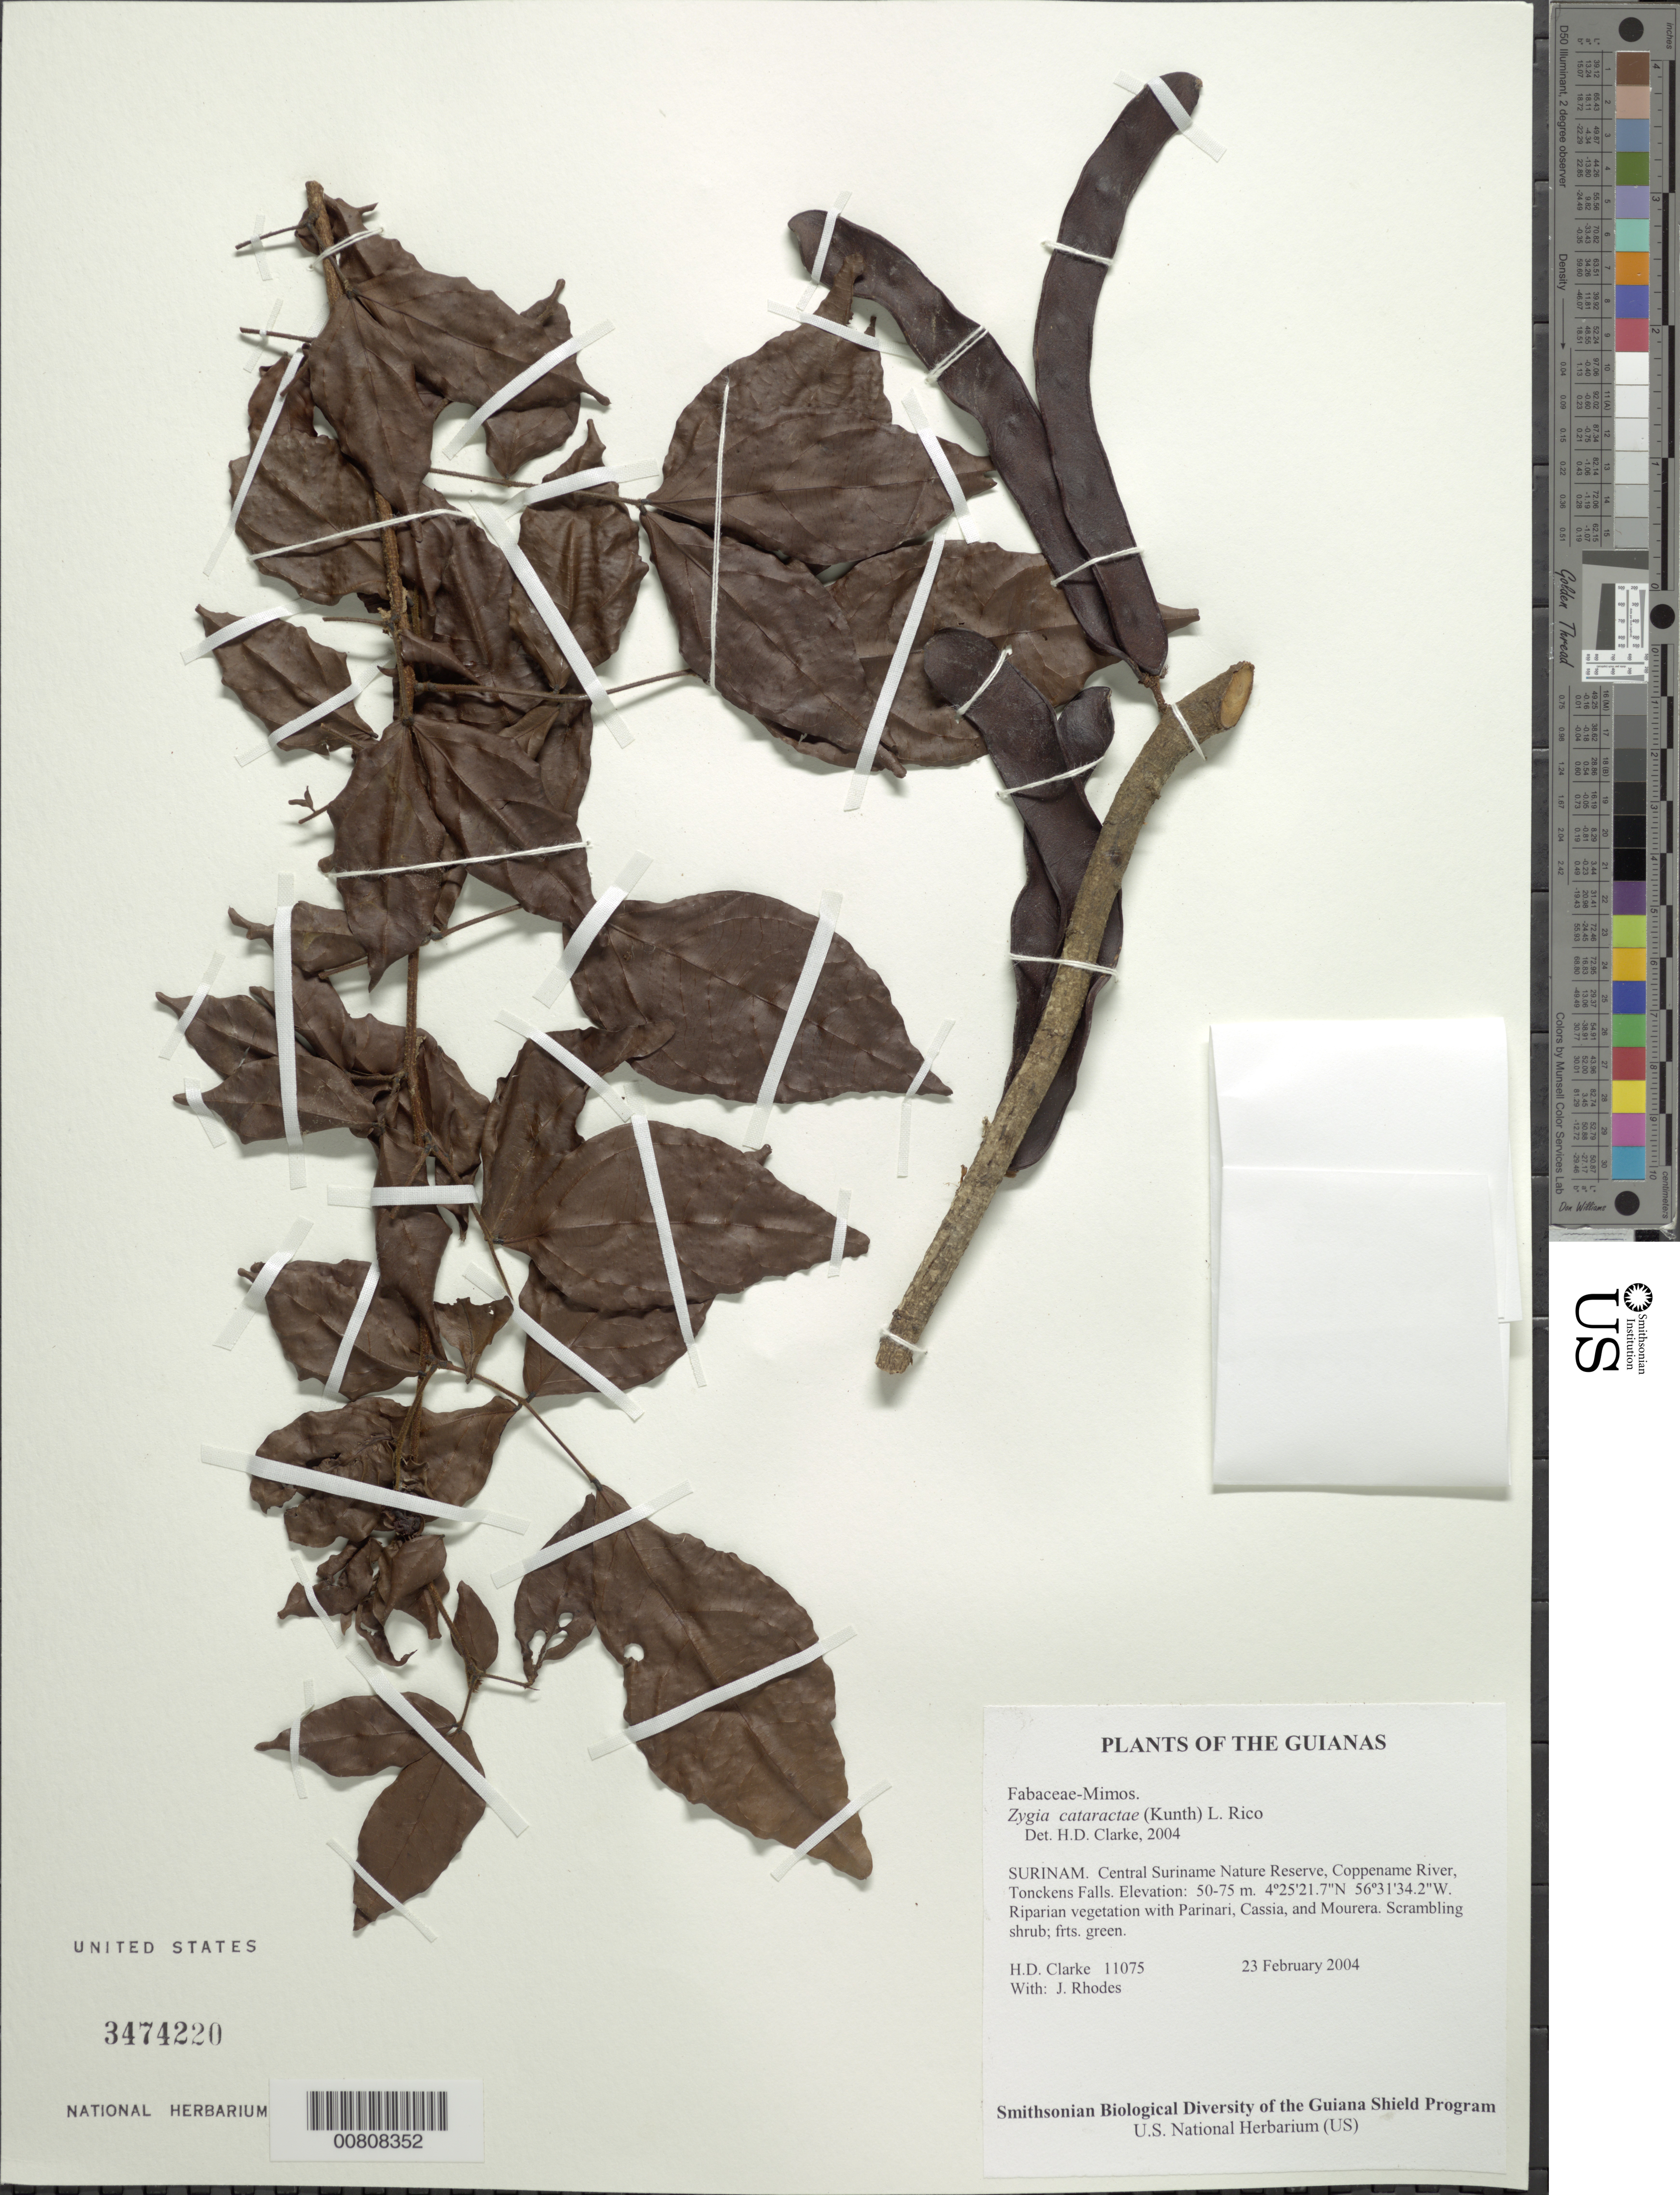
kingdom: Plantae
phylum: Tracheophyta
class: Magnoliopsida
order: Fabales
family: Fabaceae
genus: Zygia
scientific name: Zygia cataractae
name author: (Kunth) L. Rico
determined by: Clarke, H. D., University of North Carolina (Asheville)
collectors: H. D. Clarke & J. Rhodes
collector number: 11075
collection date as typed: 23 February 2004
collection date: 2004-02-23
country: Suriname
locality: Central Suriname Nature Reserve, Coppename River, Tonckens Falls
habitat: Riparian vegetation with Parinari, Cassia, and Mourera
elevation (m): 50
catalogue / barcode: US 3474220